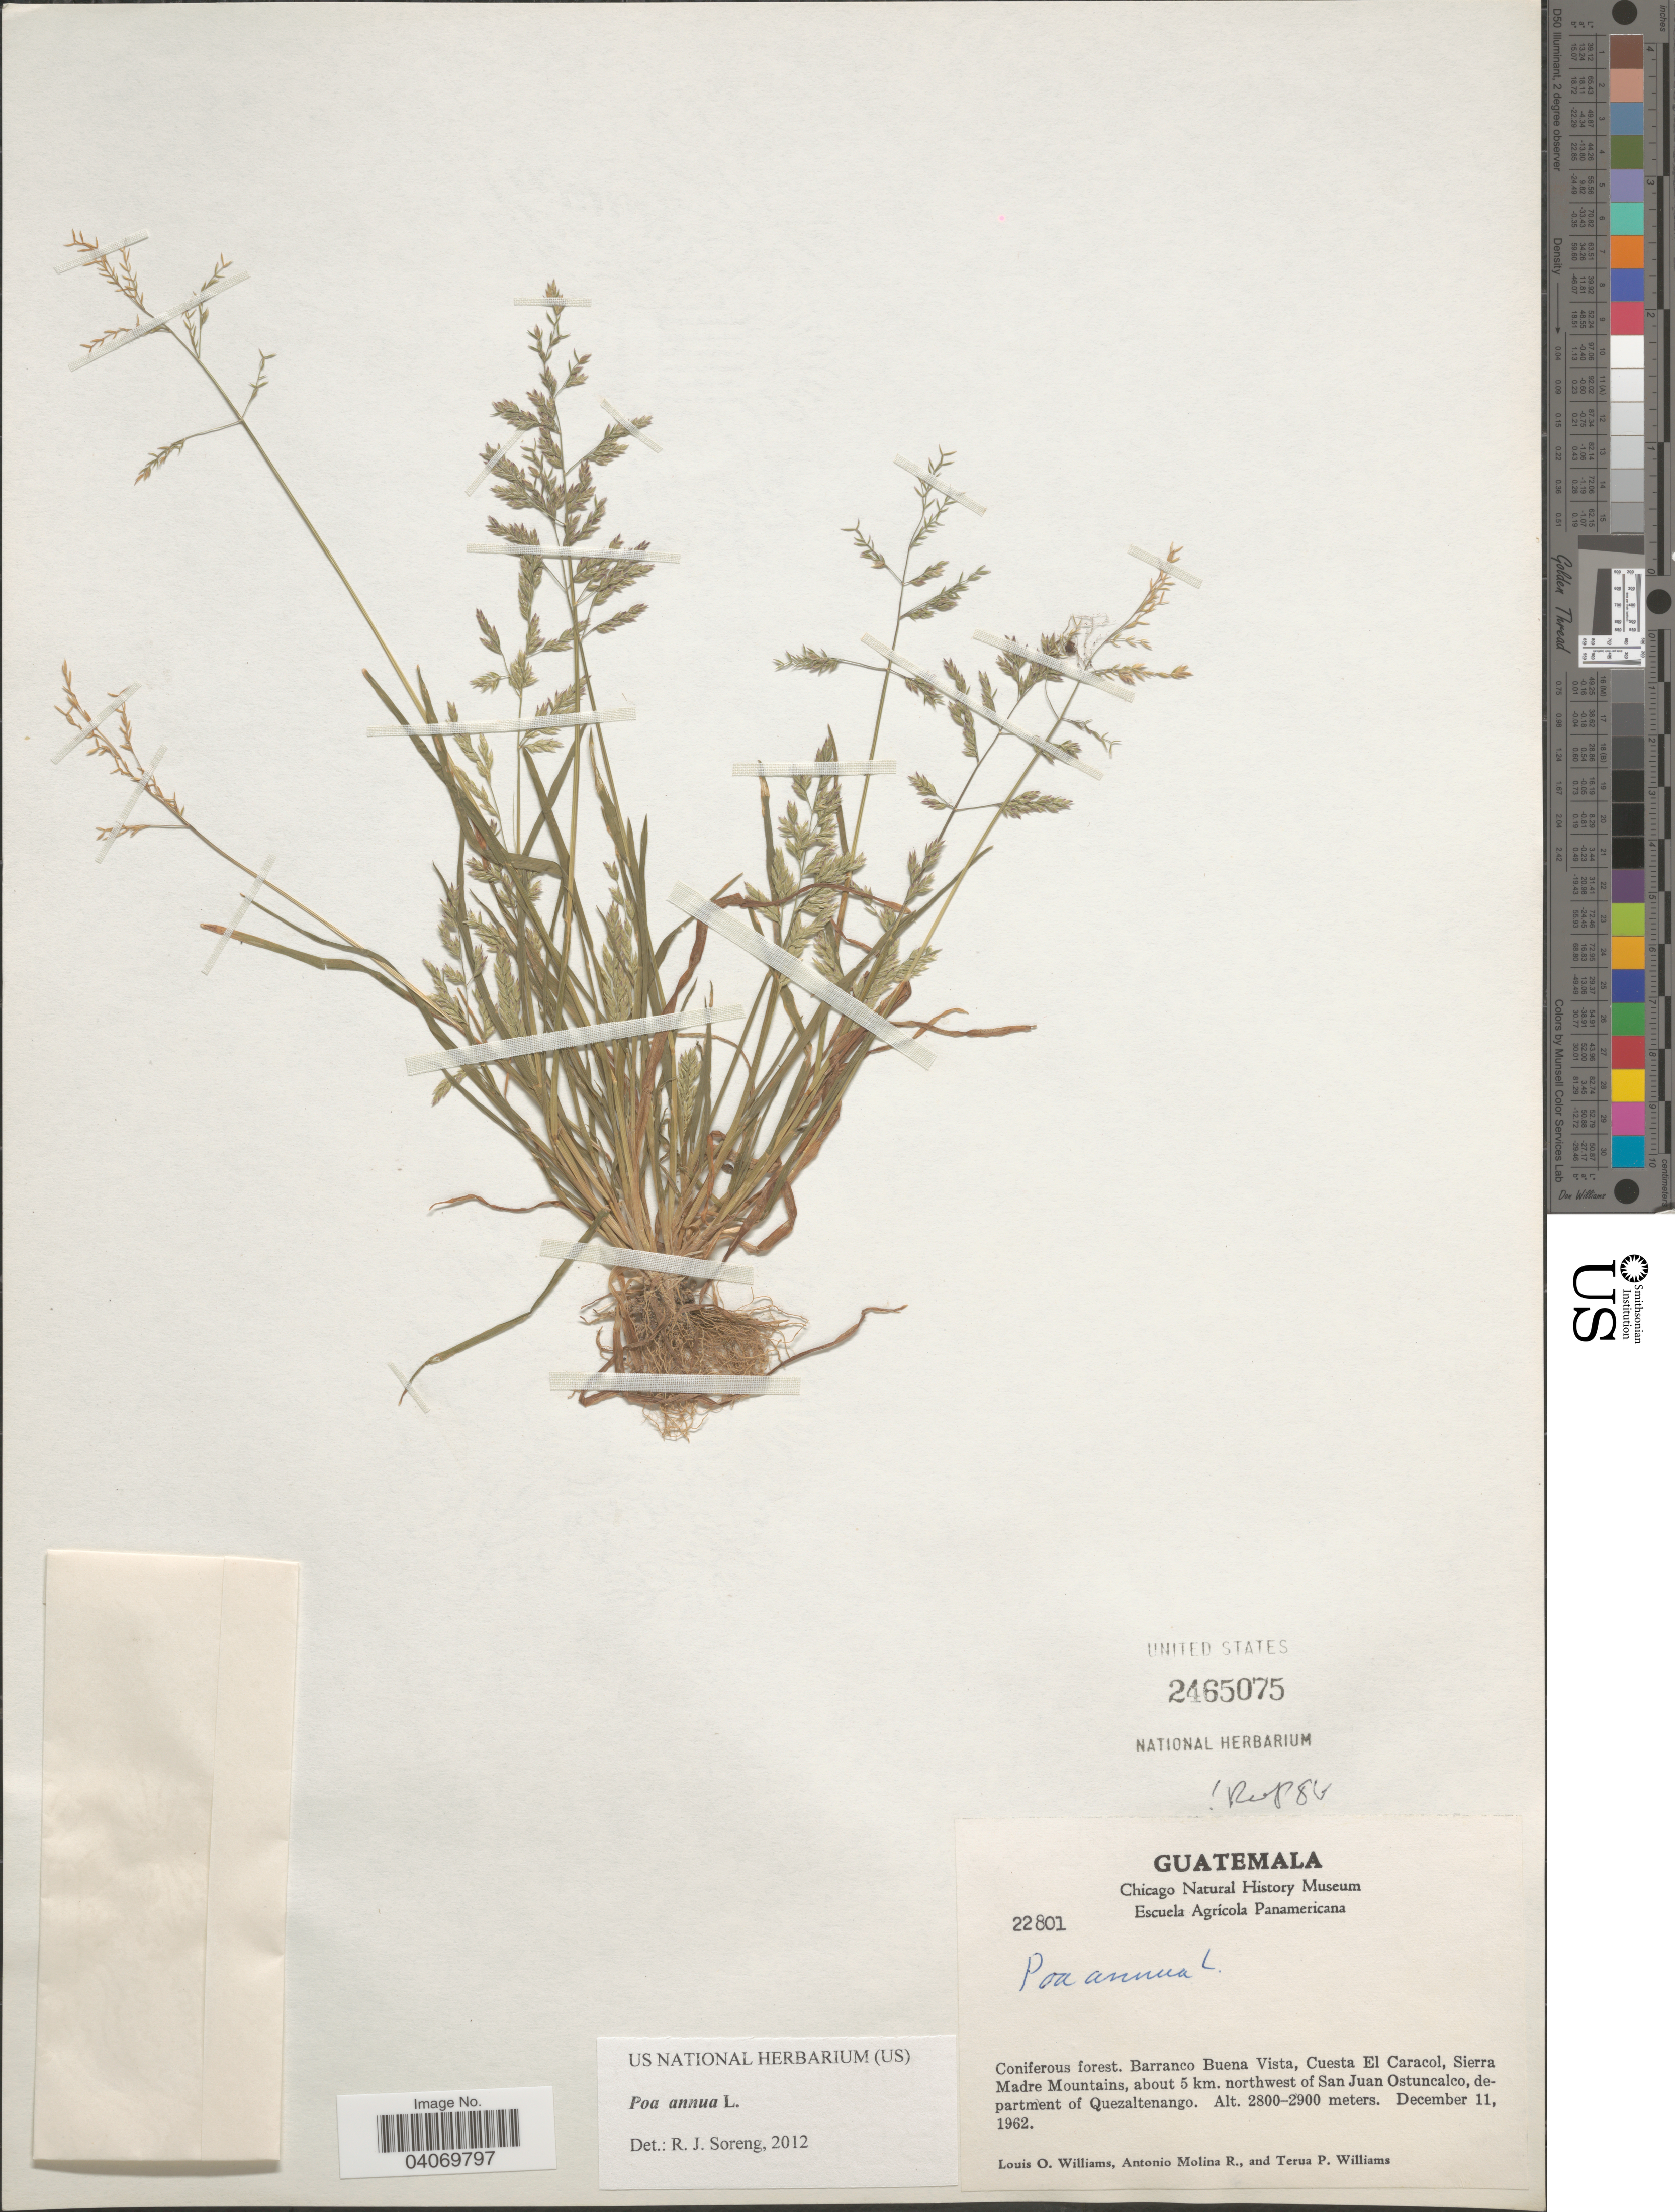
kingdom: Plantae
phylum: Tracheophyta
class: Liliopsida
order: Poales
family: Poaceae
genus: Poa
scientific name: Poa annua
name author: L.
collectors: L. O. Williams, A. Molina R. & T. Williams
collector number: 22801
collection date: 1962-12-11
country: Guatemala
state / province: Quetzaltenango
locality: Coniferous forest. Barranco Buena Vista, Cuesta El Caracol, Sierra Madre Mountains, about 5 km. northwest of San Juan Ostuncalco, department of Quezaltenango.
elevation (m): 2800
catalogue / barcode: US 2465075